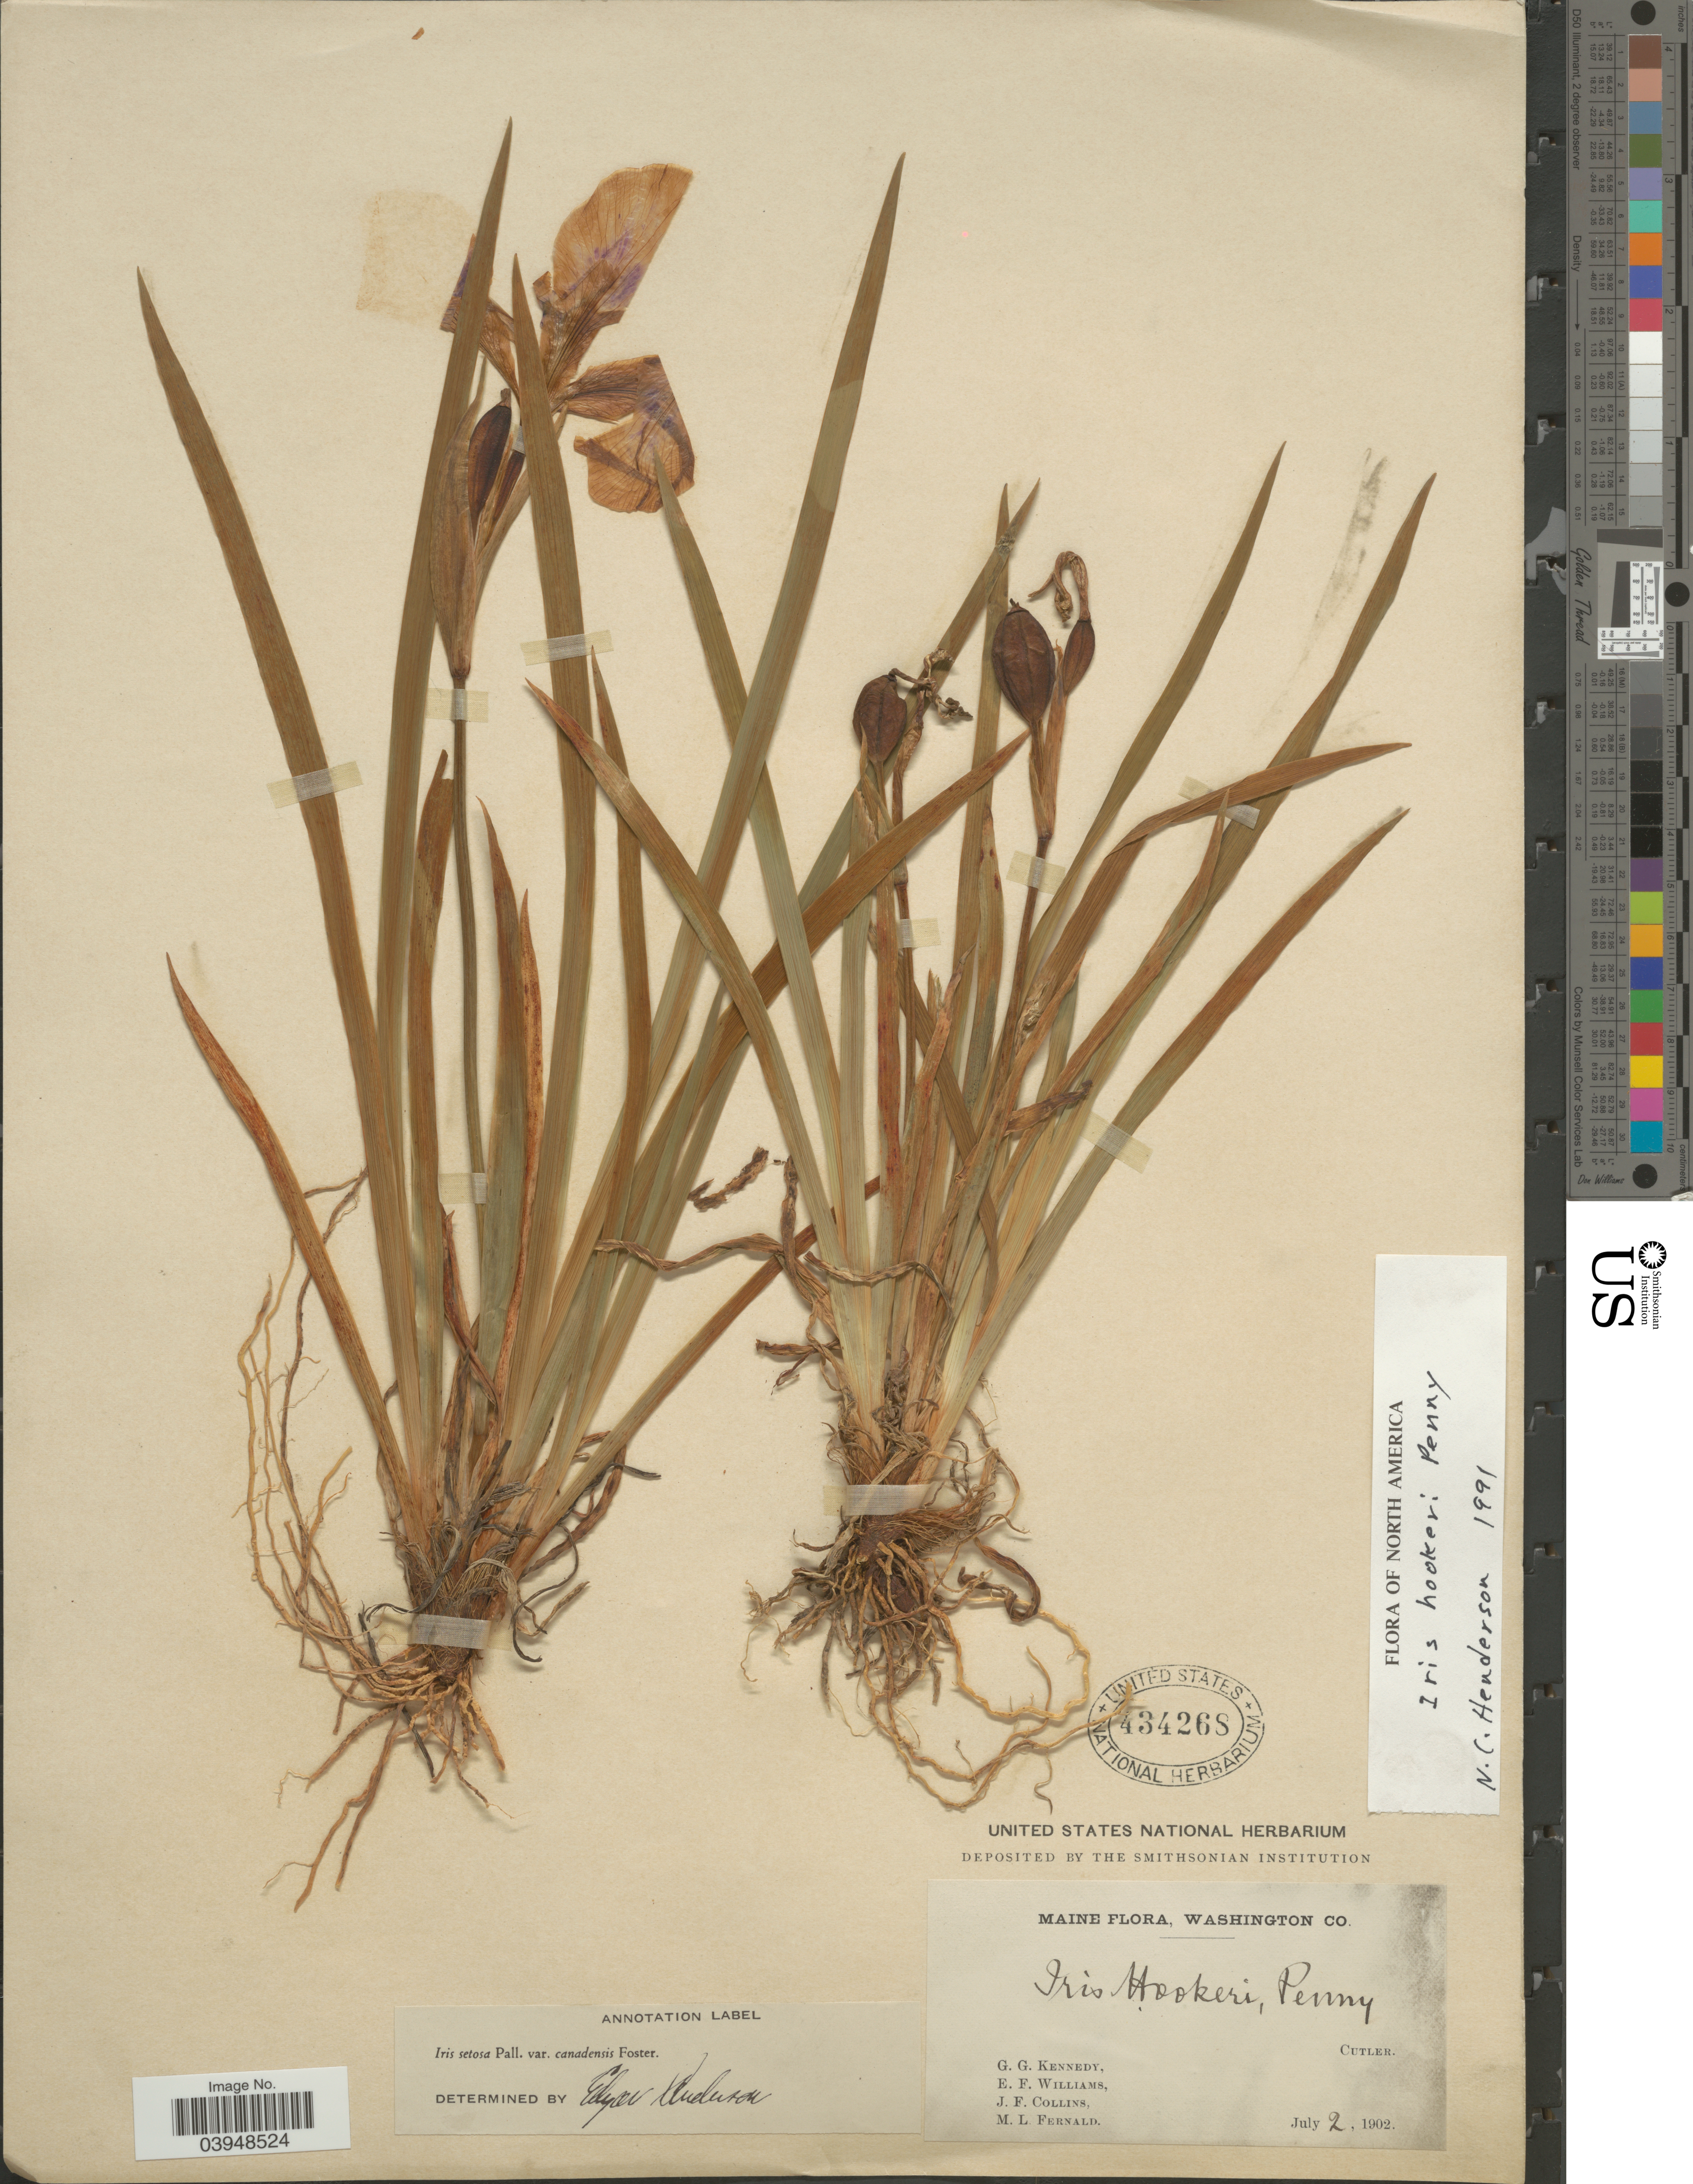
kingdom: Plantae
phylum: Tracheophyta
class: Liliopsida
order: Asparagales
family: Iridaceae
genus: Iris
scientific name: Iris hookeri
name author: Penny ex G. Don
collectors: G. Kennedy, E. Williams, J. Collins & M. L. Fernald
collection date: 1902-07-02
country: United States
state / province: Maine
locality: Washington Co. Cutler.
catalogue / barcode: US 434268